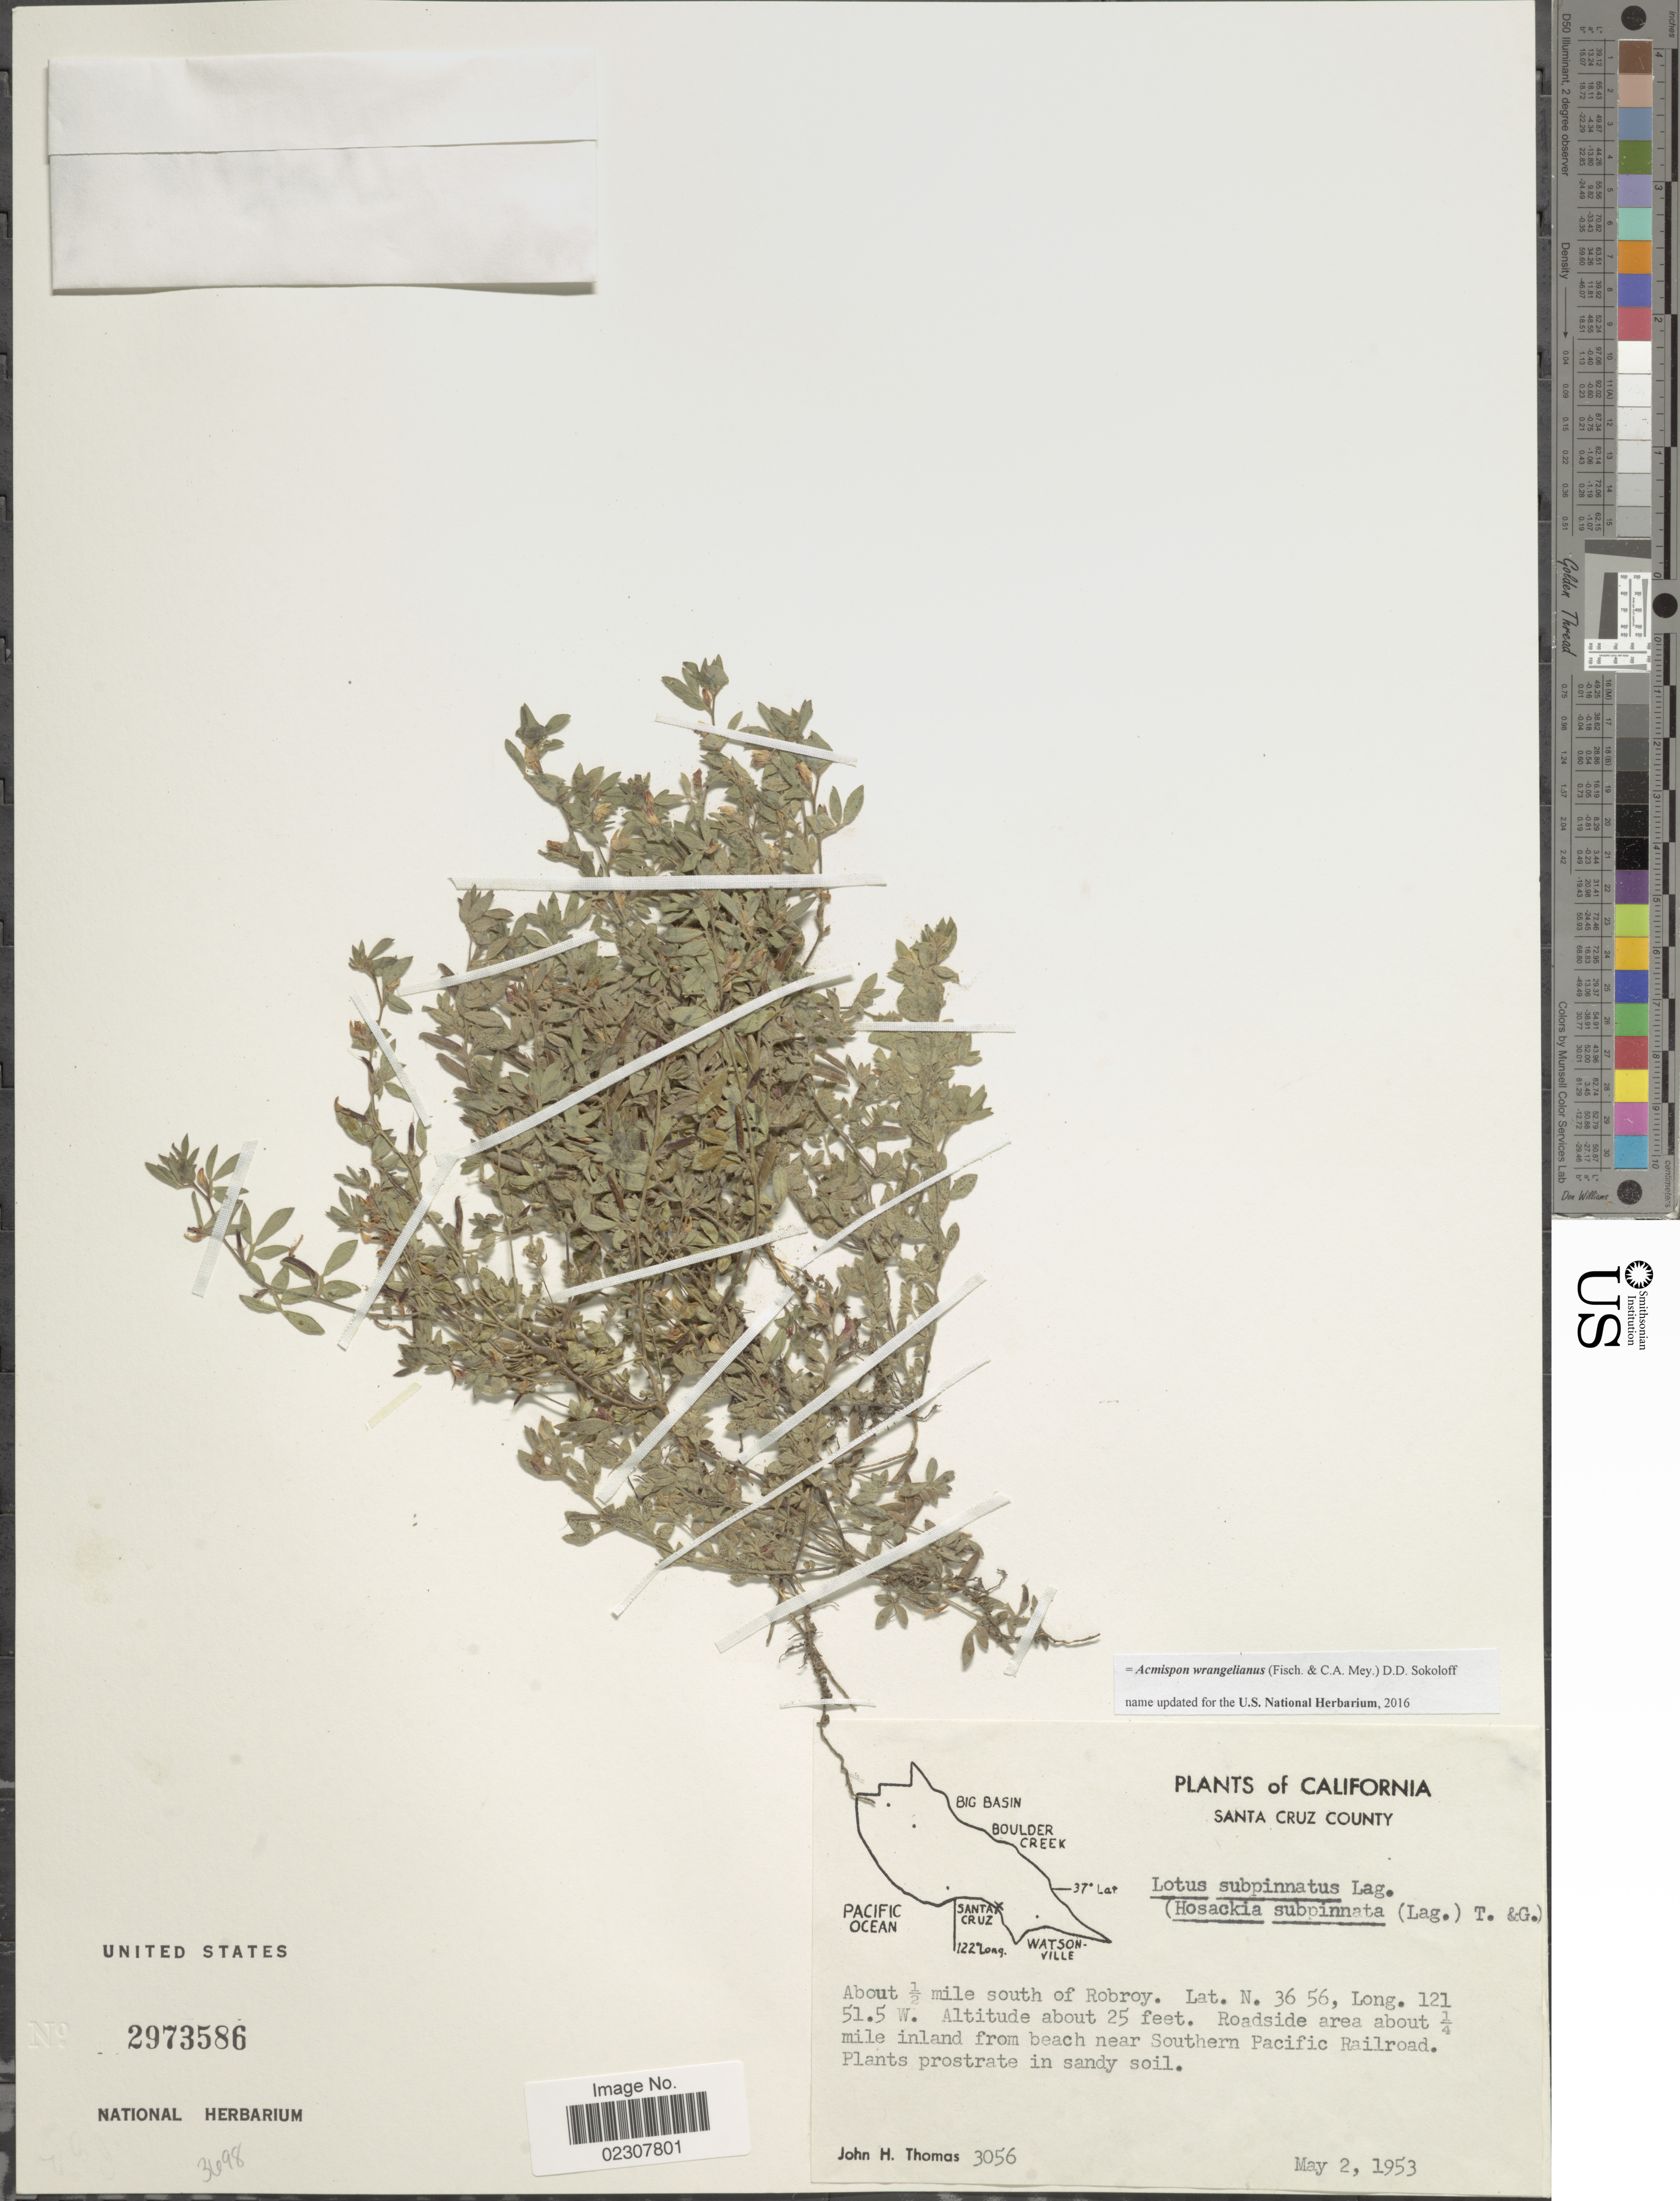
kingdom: Plantae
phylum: Tracheophyta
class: Magnoliopsida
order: Fabales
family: Fabaceae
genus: Acmispon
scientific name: Acmispon wrangelianus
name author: (Fisch. & C.A. Mey.) D.D. Sokoloff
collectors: J. H. Thomas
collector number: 3056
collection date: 1953-05-02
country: United States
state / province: California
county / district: Santa Cruz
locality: Santa Cruz County, about 1/2 mile south of Robroy, roadside area about 1/4 mile inland from beach near Southern Pacific Railroad.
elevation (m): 8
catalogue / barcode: US 2973586